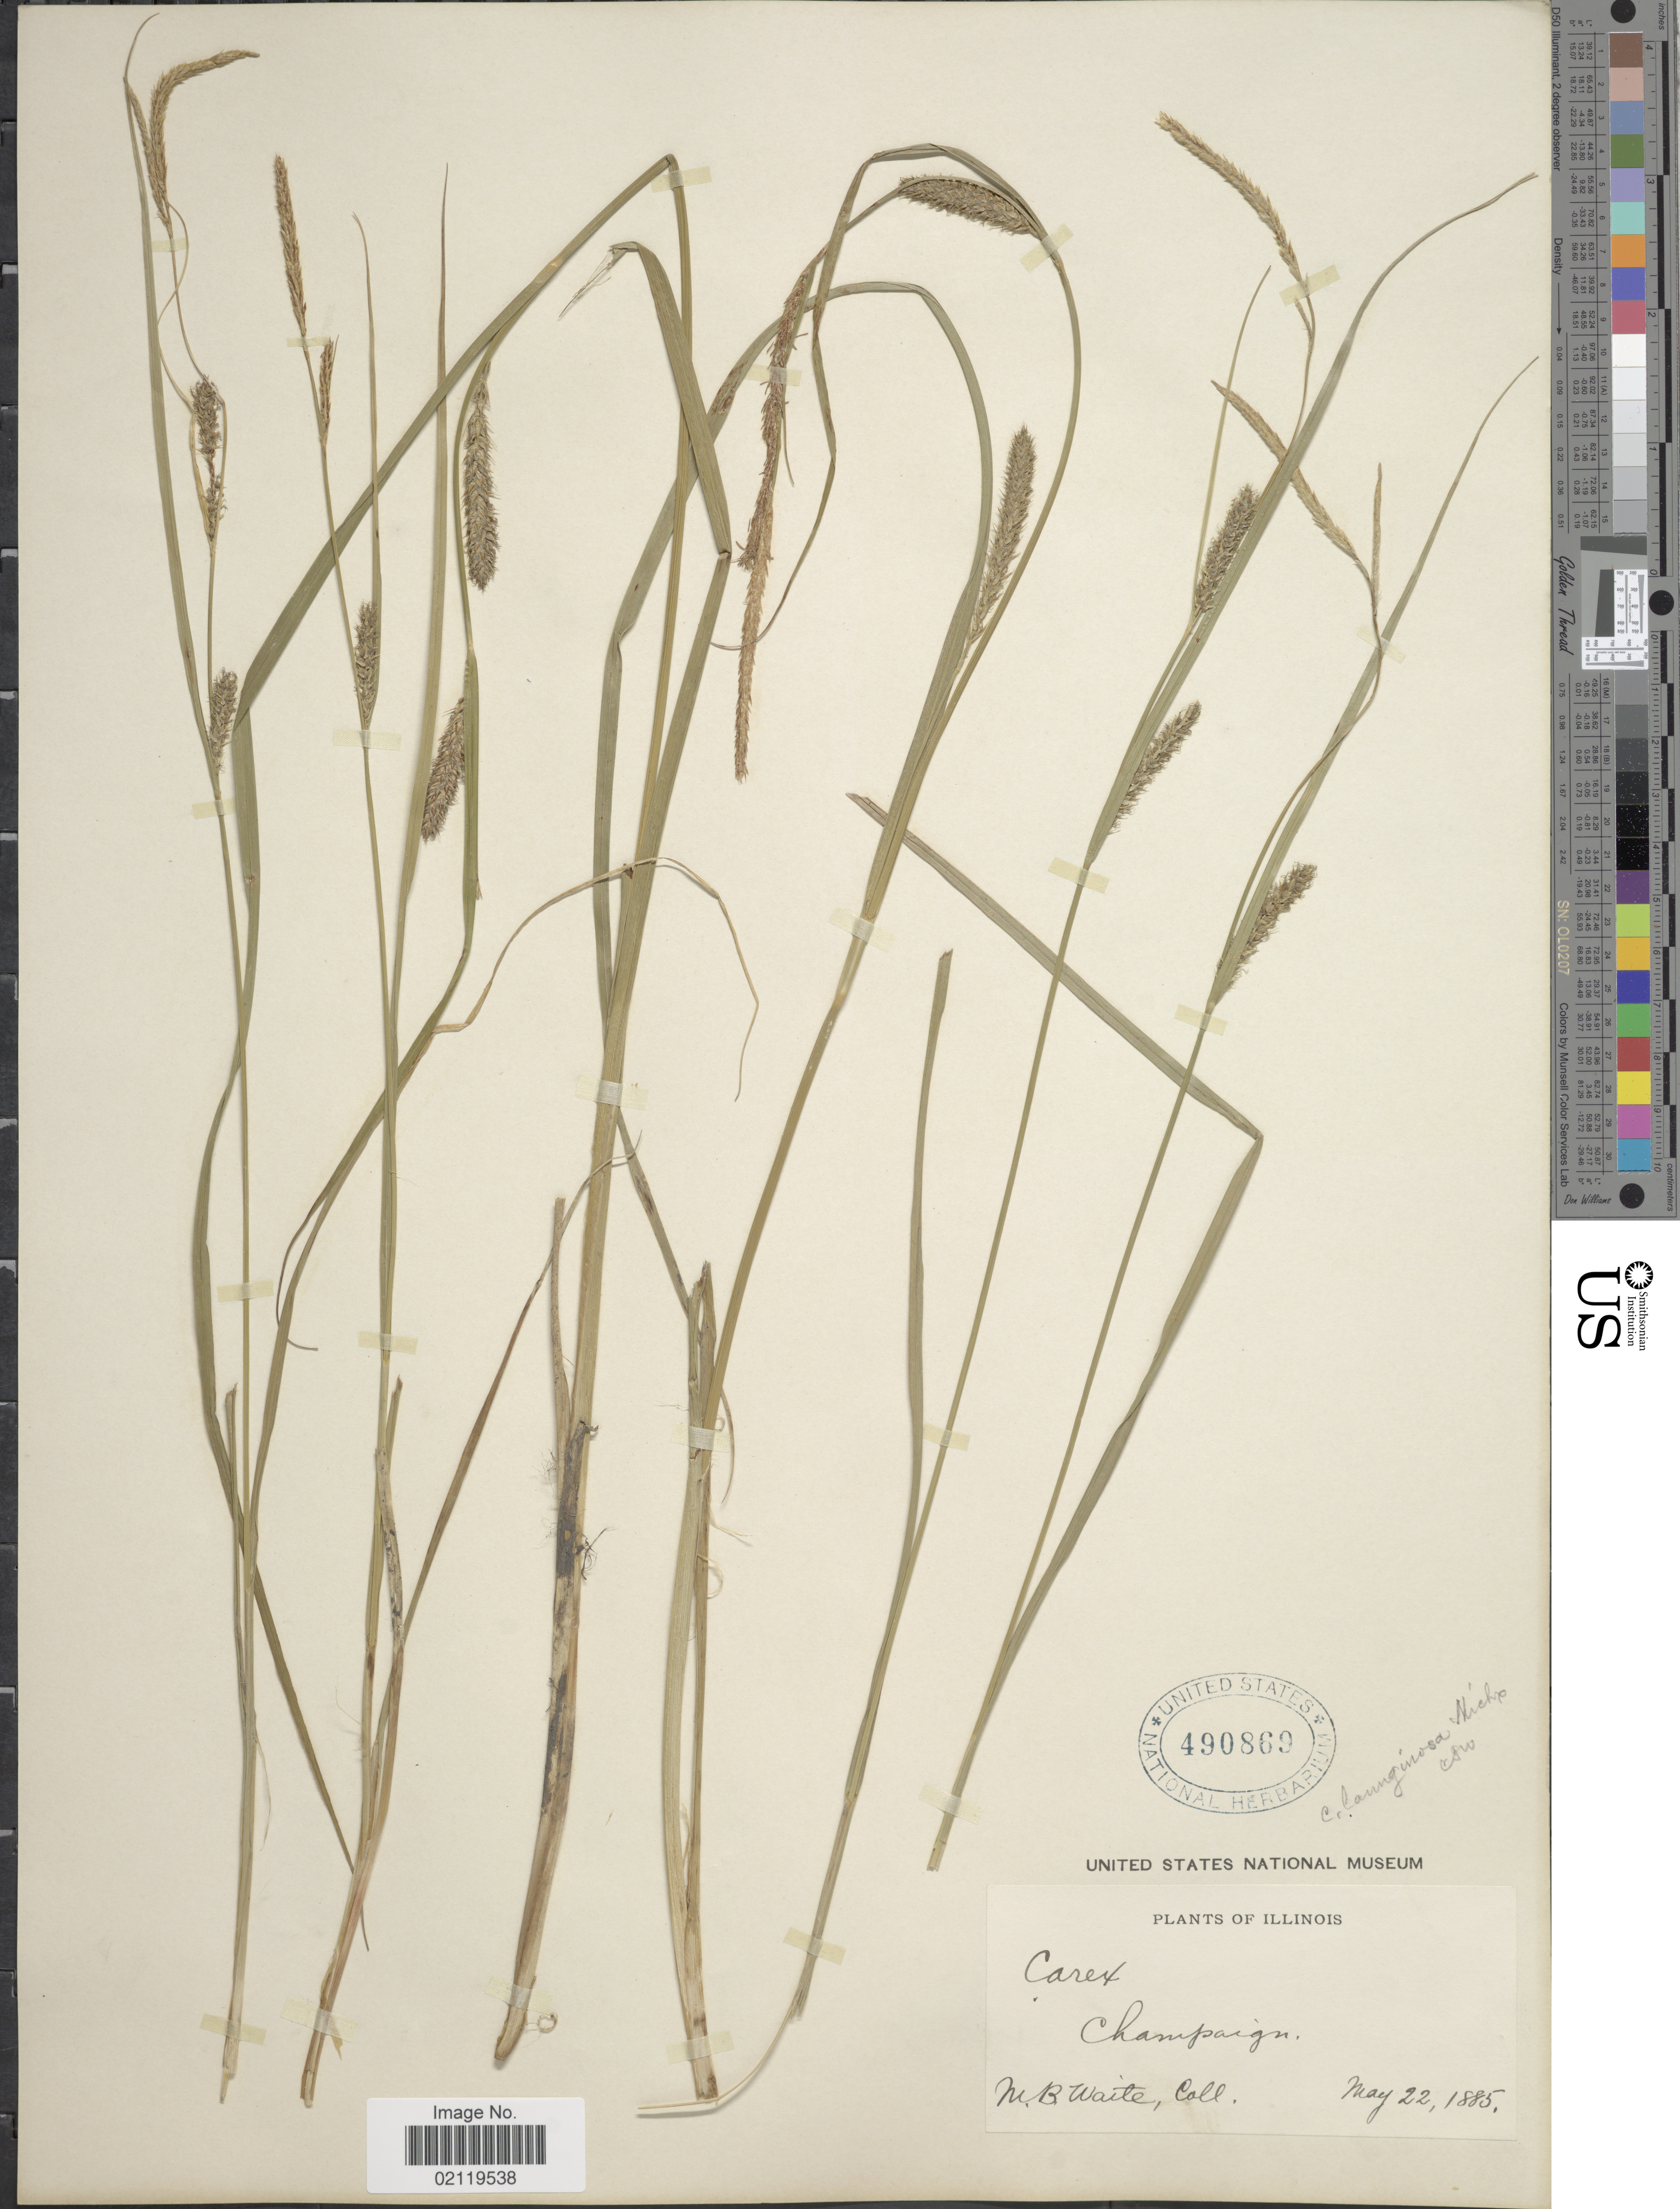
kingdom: Plantae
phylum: Tracheophyta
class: Liliopsida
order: Poales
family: Cyperaceae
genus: Carex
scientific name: Carex pellita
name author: Muhl. ex Willd.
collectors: M. B. Waite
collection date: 1885-05-22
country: United States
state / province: Illinois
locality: Champaign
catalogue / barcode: US 490869